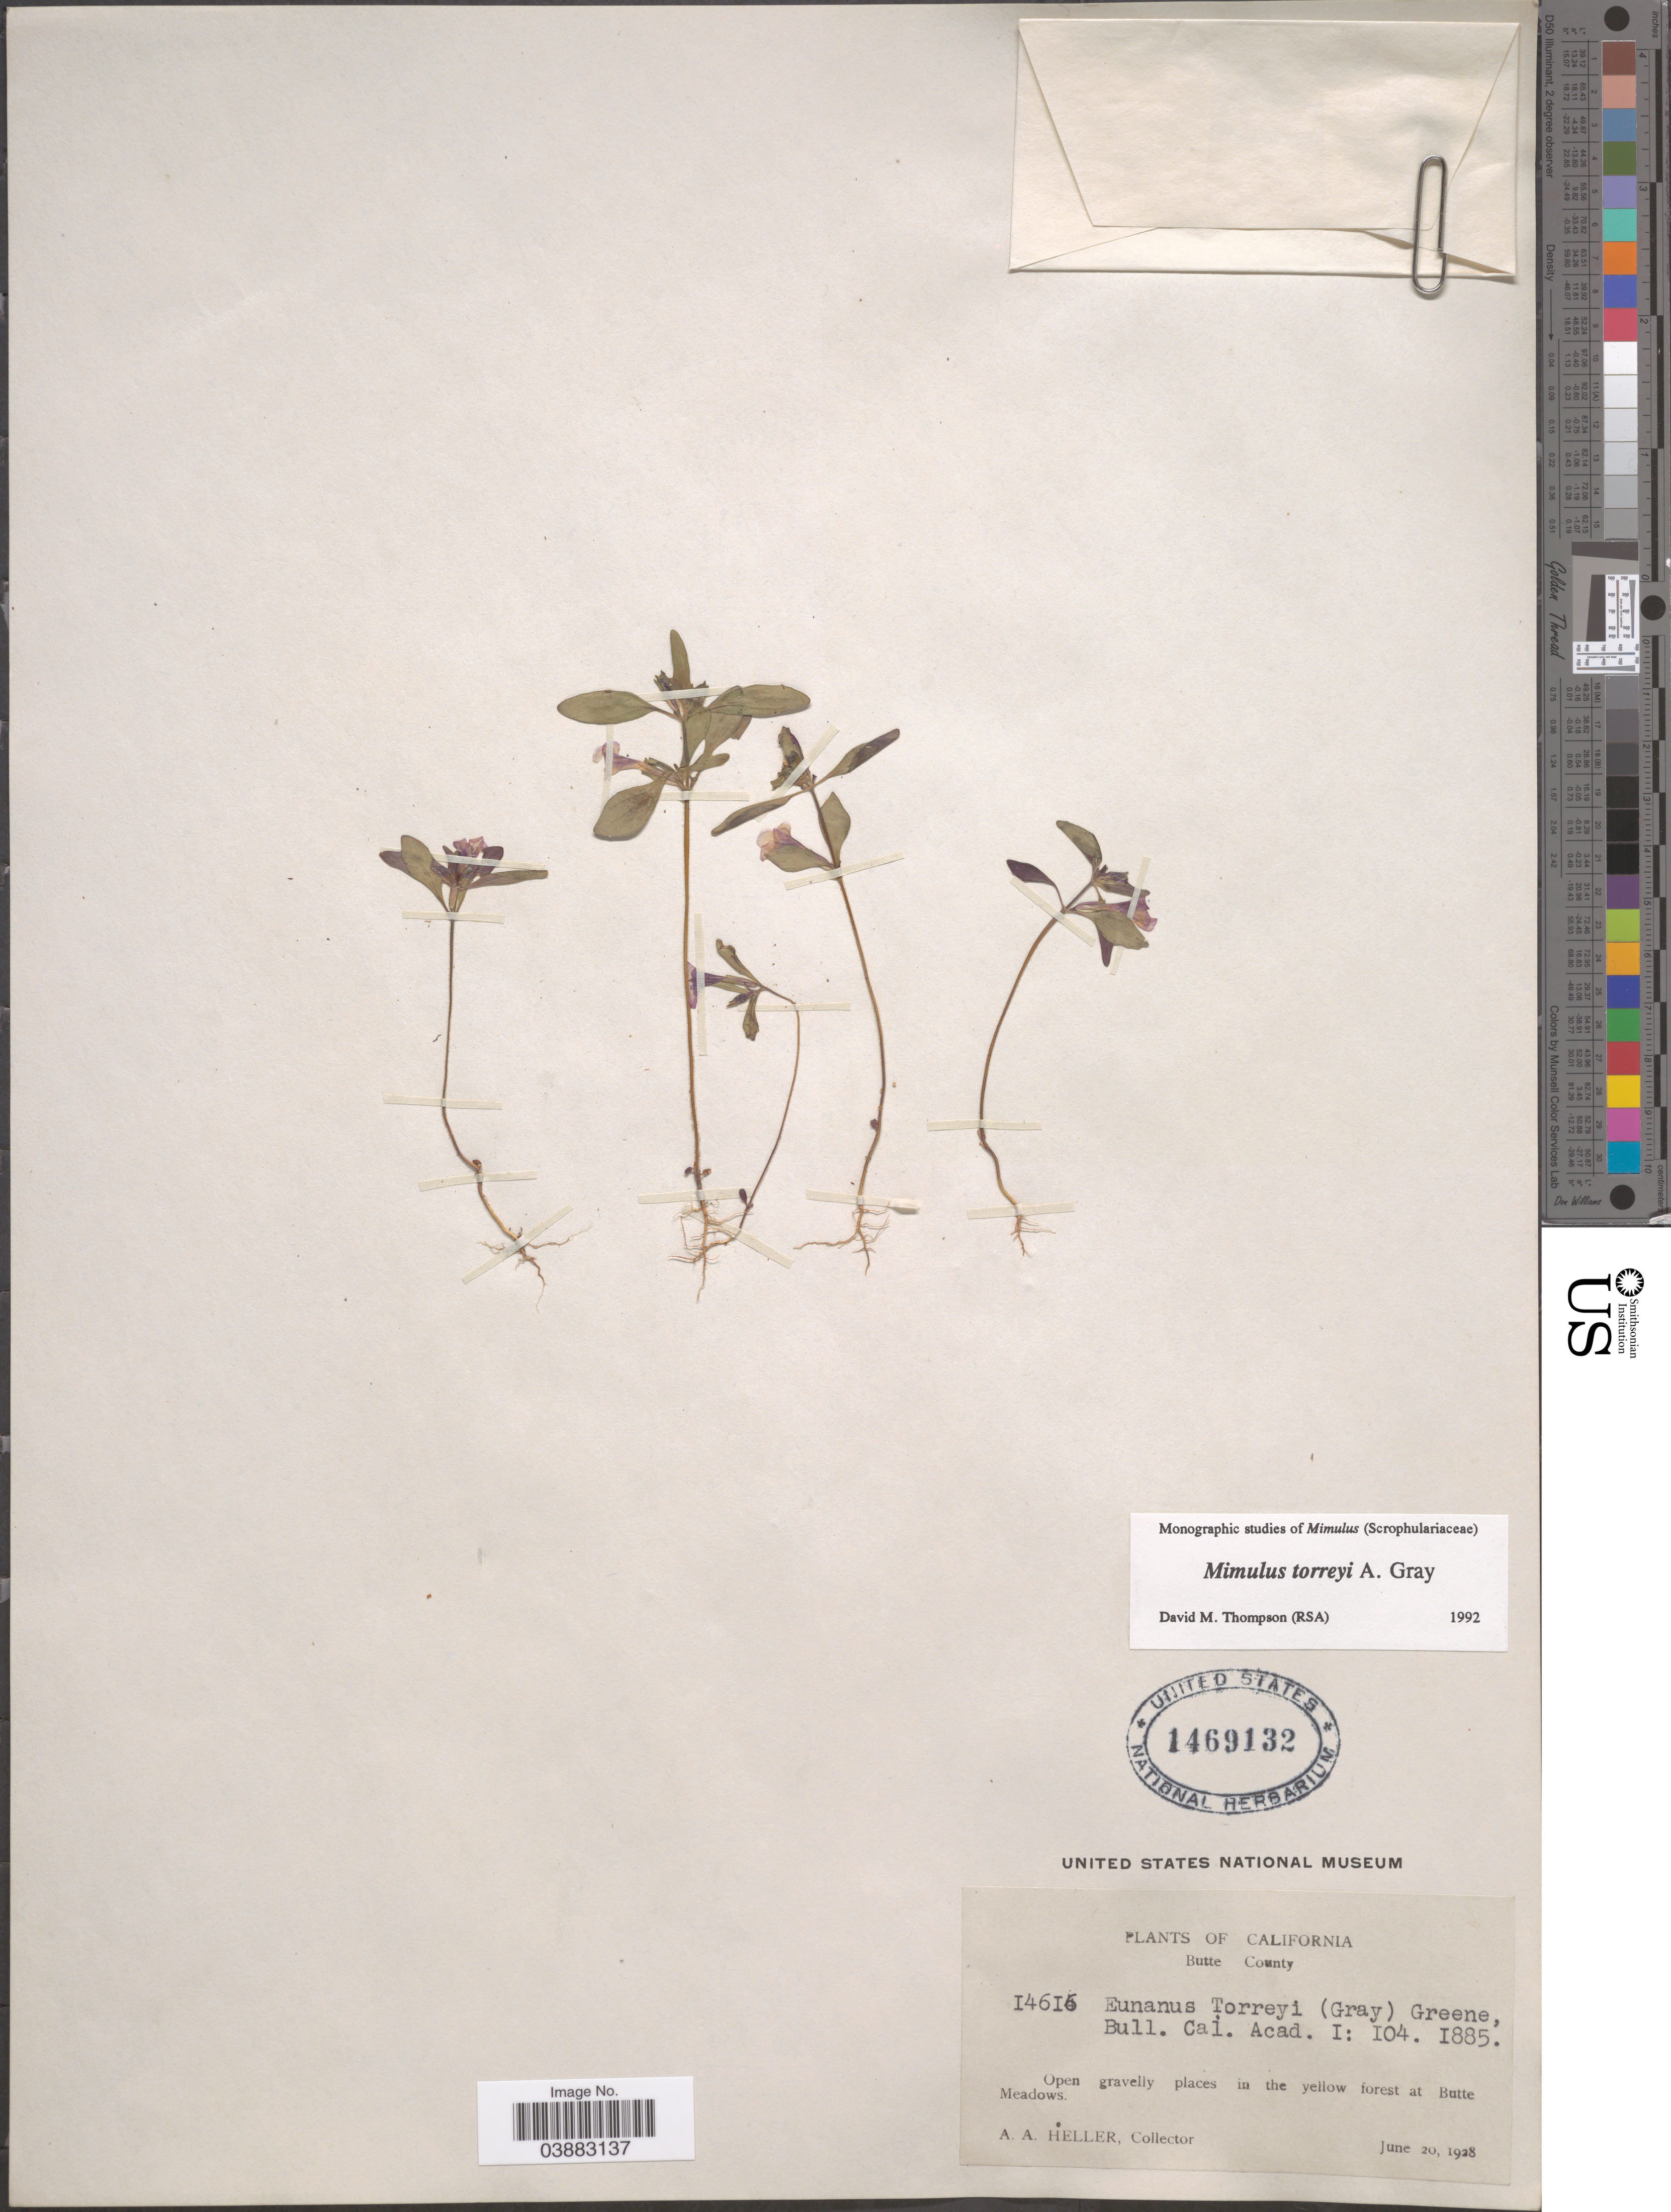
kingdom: Plantae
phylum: Tracheophyta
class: Magnoliopsida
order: Lamiales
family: Phrymaceae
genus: Mimulus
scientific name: Mimulus torreyi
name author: A. Gray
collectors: A. A. Heller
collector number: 14616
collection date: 1928-06-20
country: United States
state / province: California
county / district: Butte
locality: Butte County. Open gravelly places in the yellow forest at Butte Meadows.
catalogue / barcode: US 1469132